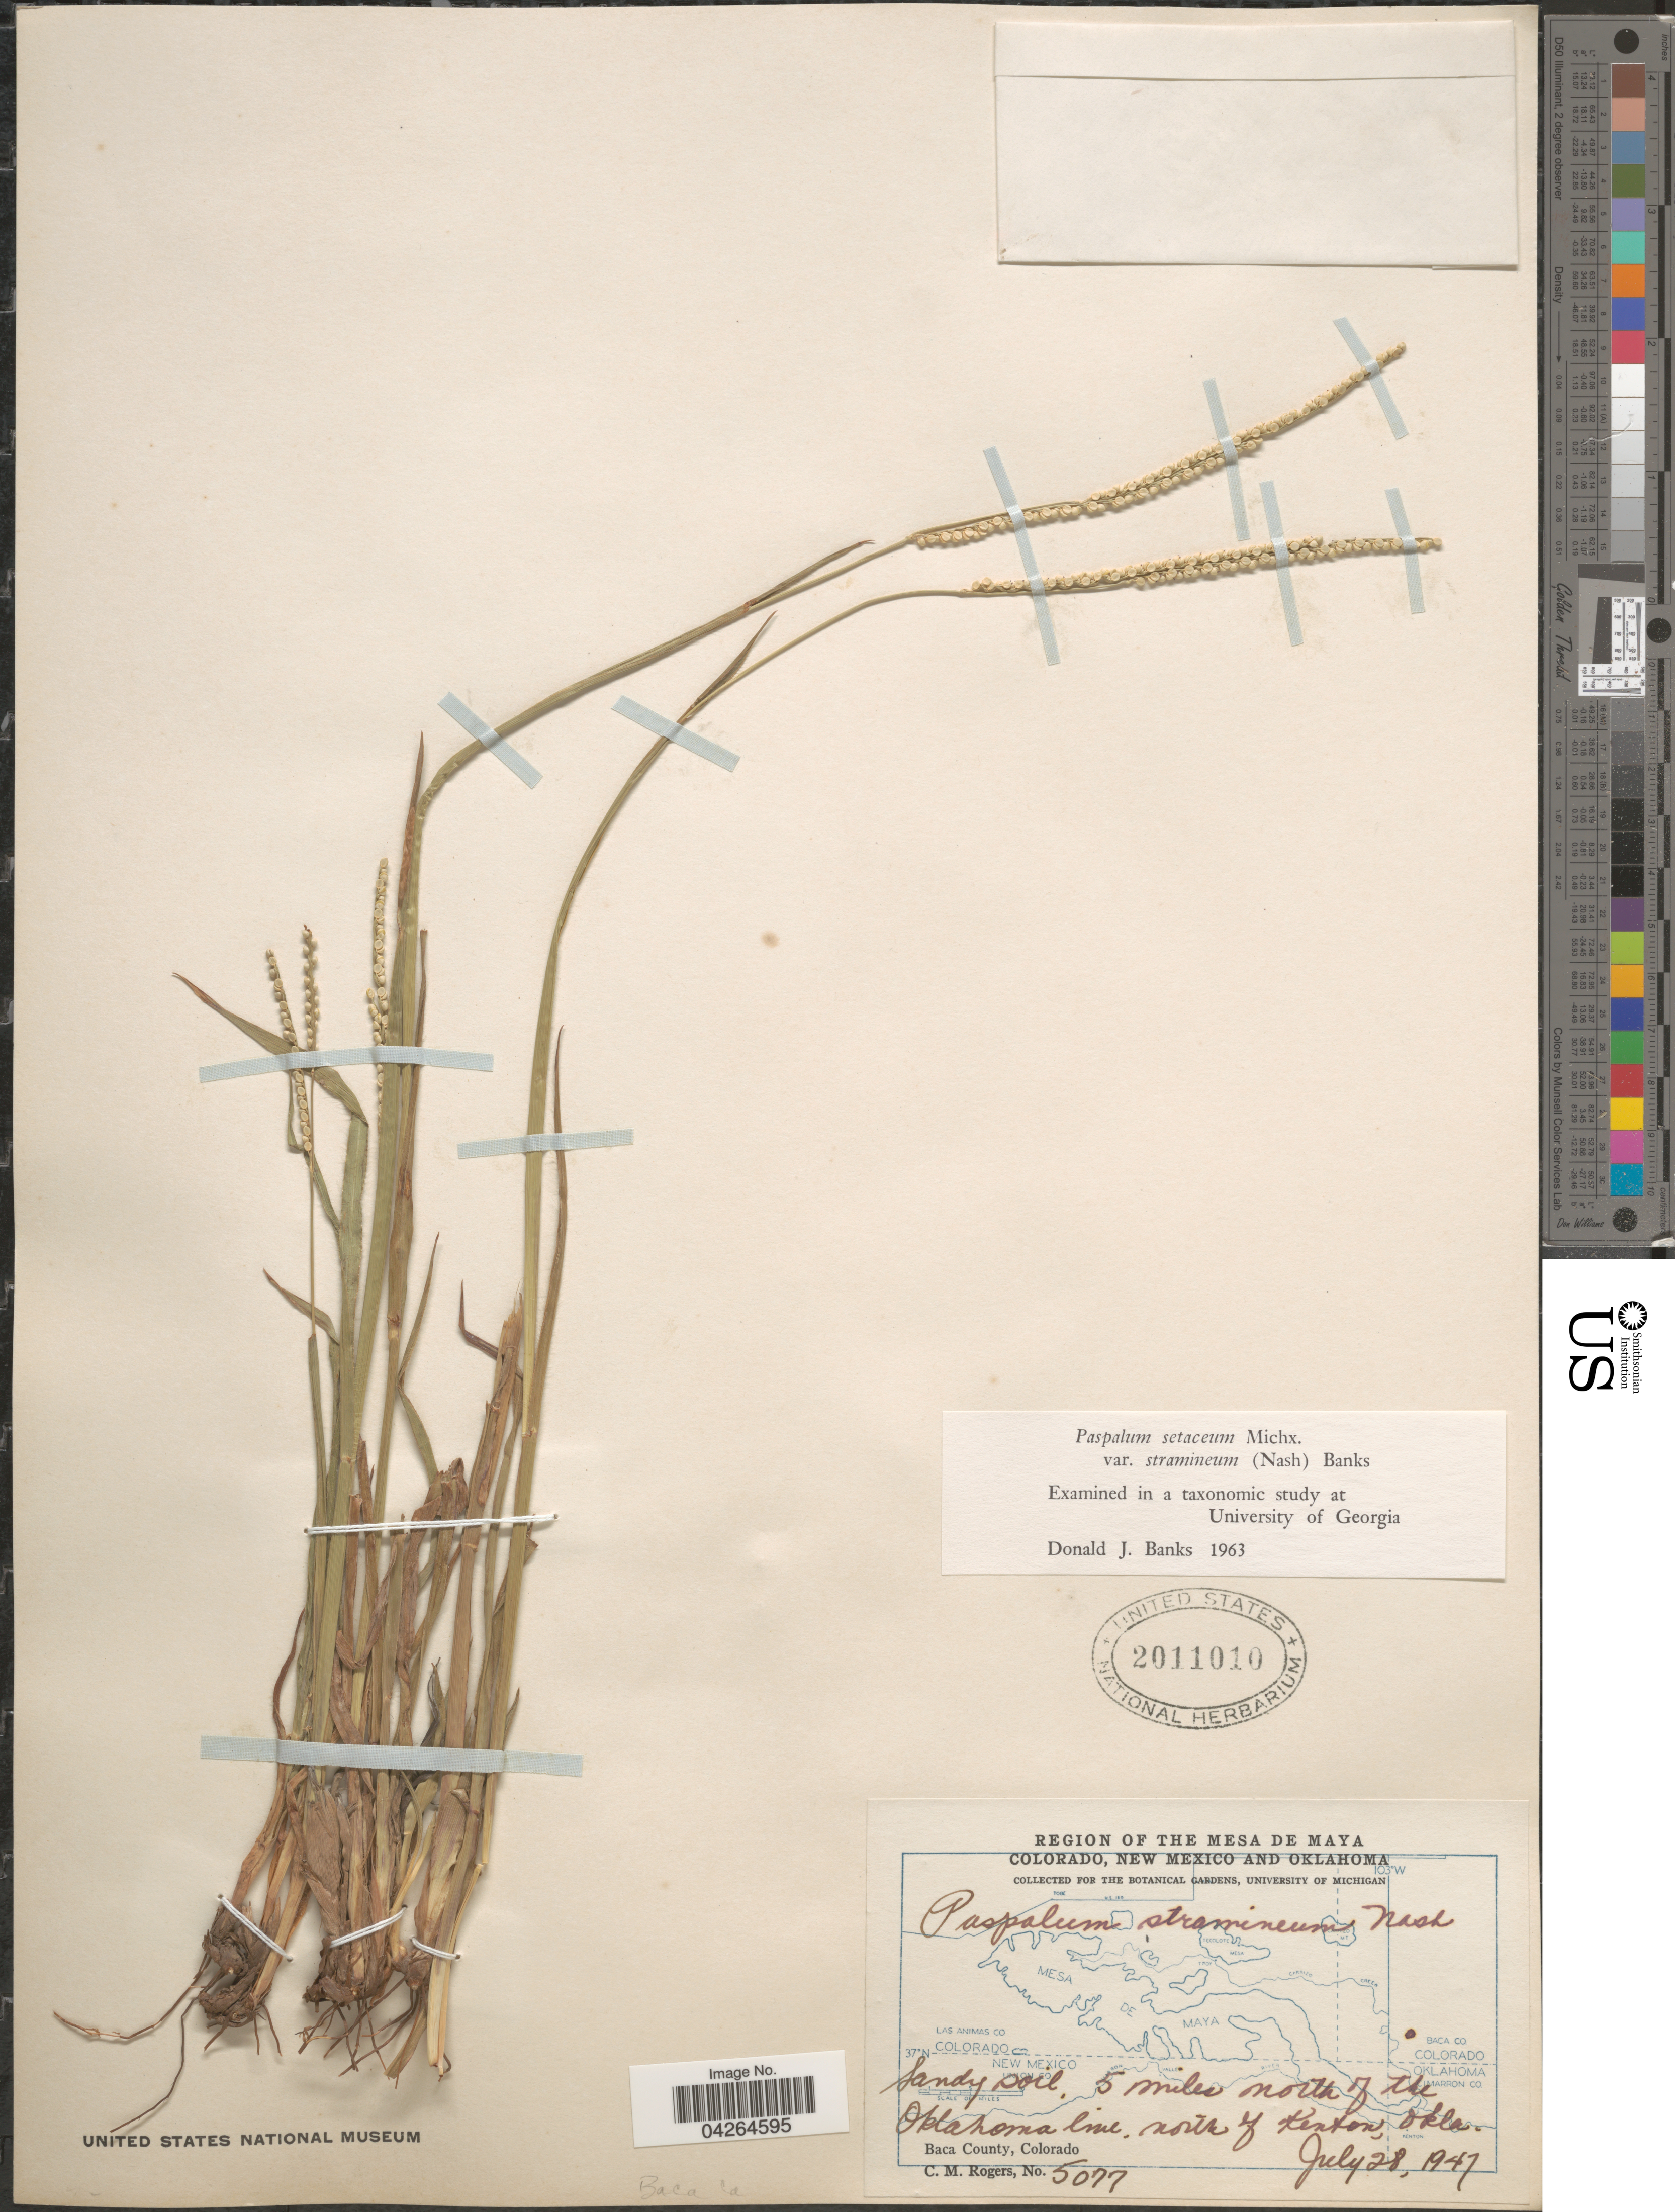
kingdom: Plantae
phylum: Tracheophyta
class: Liliopsida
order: Poales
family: Poaceae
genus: Paspalum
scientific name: Paspalum setaceum var. stramineum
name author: (Nash) D.J. Banks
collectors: C. M. Rogers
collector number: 5077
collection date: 1947-07-28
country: United States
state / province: Colorado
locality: The Mesa de Maya. 5 miles north of the Oklahoma line, north of Kenton, Okla. Baca County, Colorado.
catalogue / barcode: US 2011010